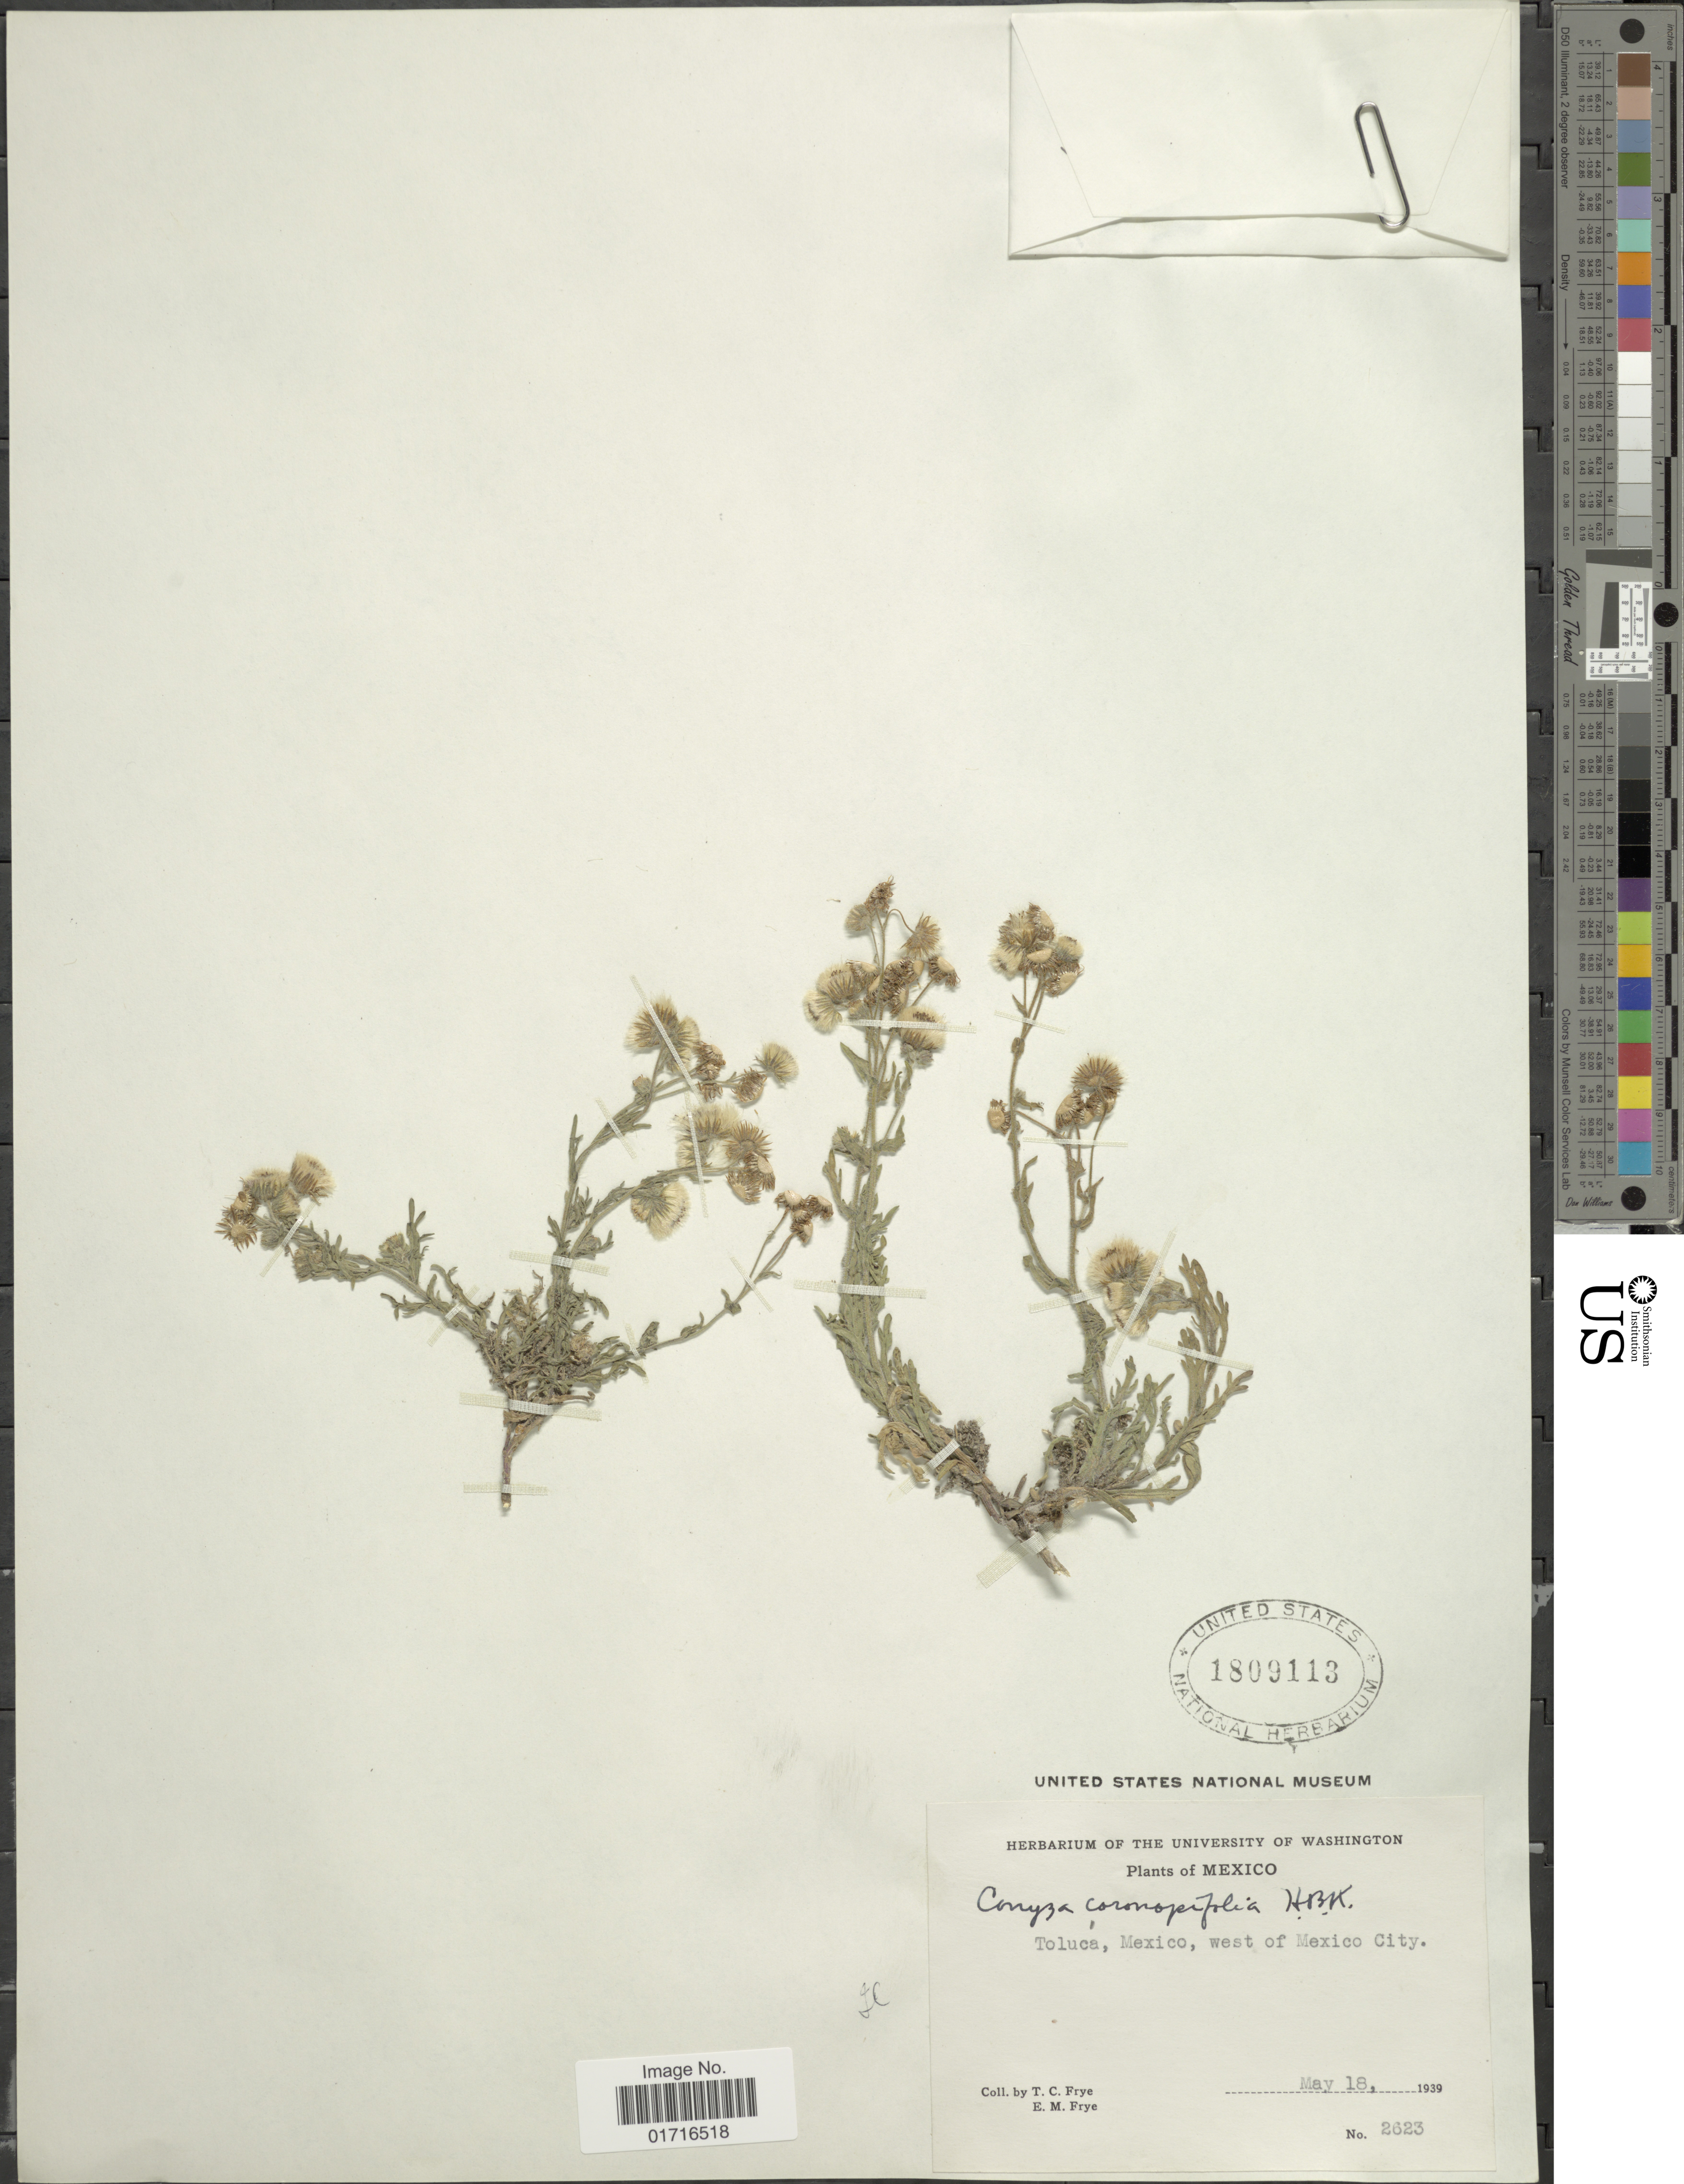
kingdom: Plantae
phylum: Tracheophyta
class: Magnoliopsida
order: Asterales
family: Asteraceae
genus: Conyza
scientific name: Conyza coronopifolia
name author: Kunth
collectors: T. C. Frye & E. Frye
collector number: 2623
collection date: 1939-05-18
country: Mexico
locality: Toluca, west of Mexico City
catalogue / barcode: US 1809113